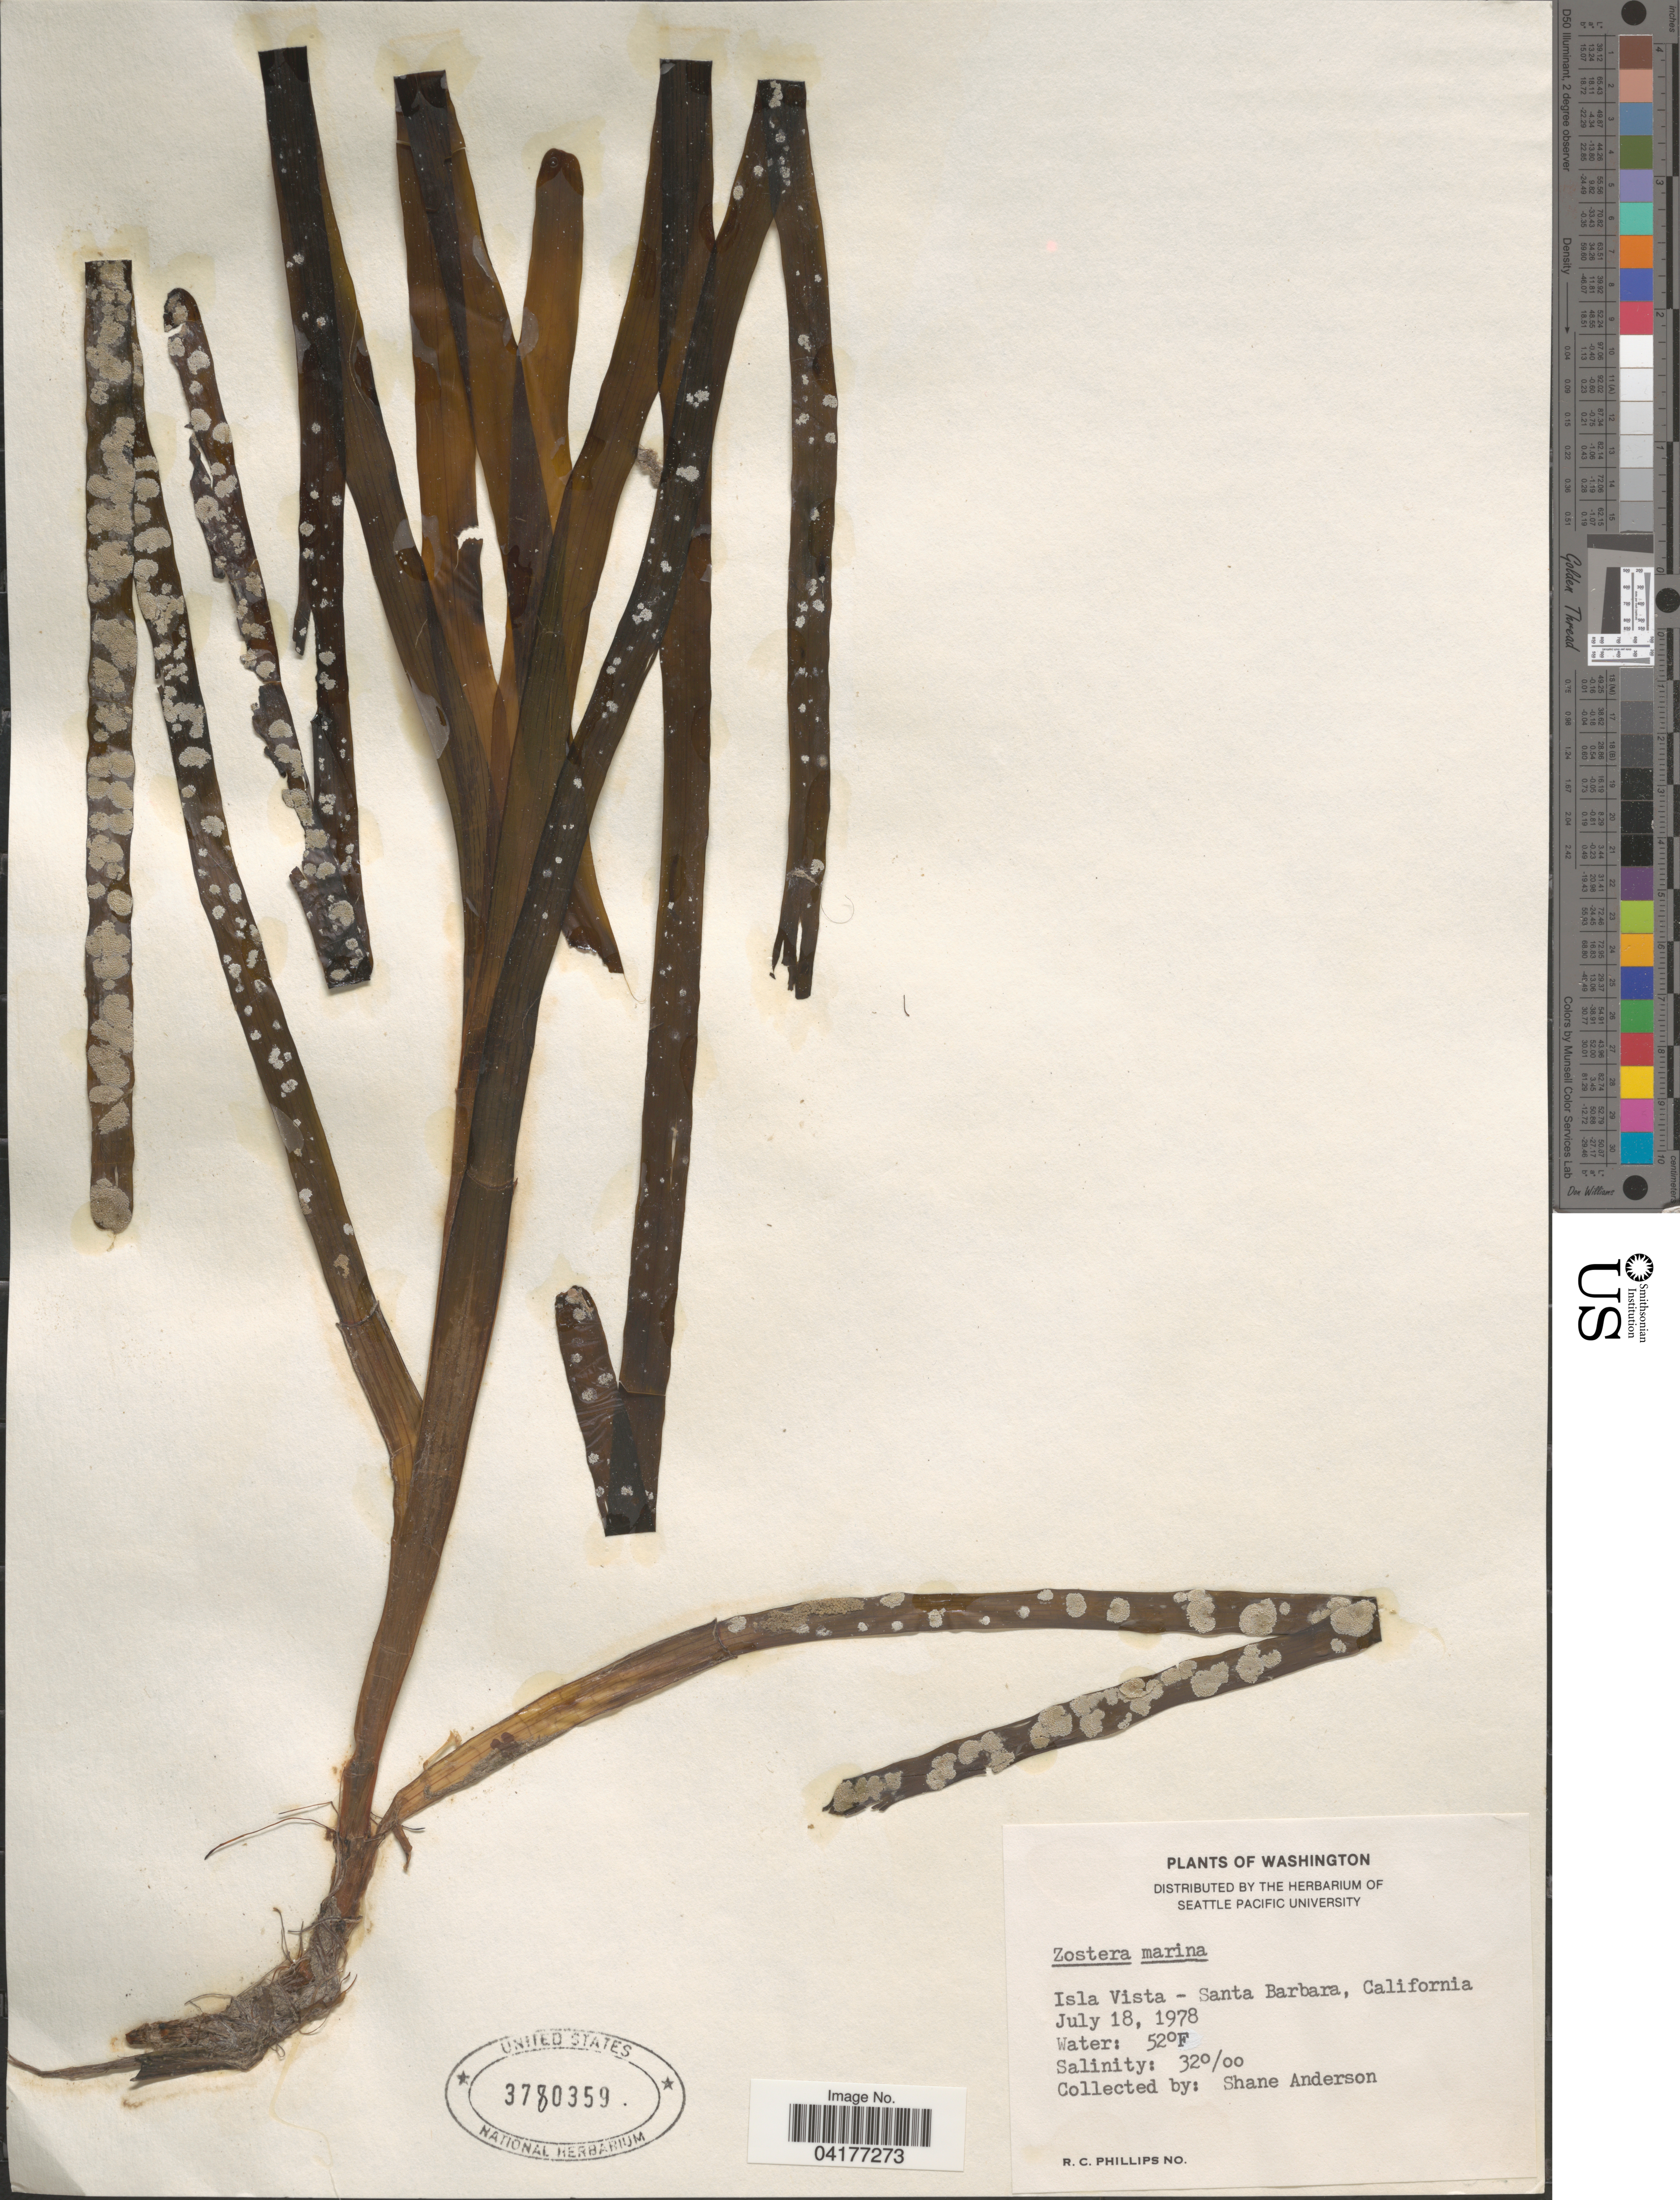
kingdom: Plantae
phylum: Tracheophyta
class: Liliopsida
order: Alismatales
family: Zosteraceae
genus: Zostera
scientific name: Zostera marina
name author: L.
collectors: S. Anderson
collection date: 1978-07-18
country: United States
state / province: California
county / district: Santa Barbara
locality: Isla Vista - Santa Barbara.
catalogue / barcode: US 3780359